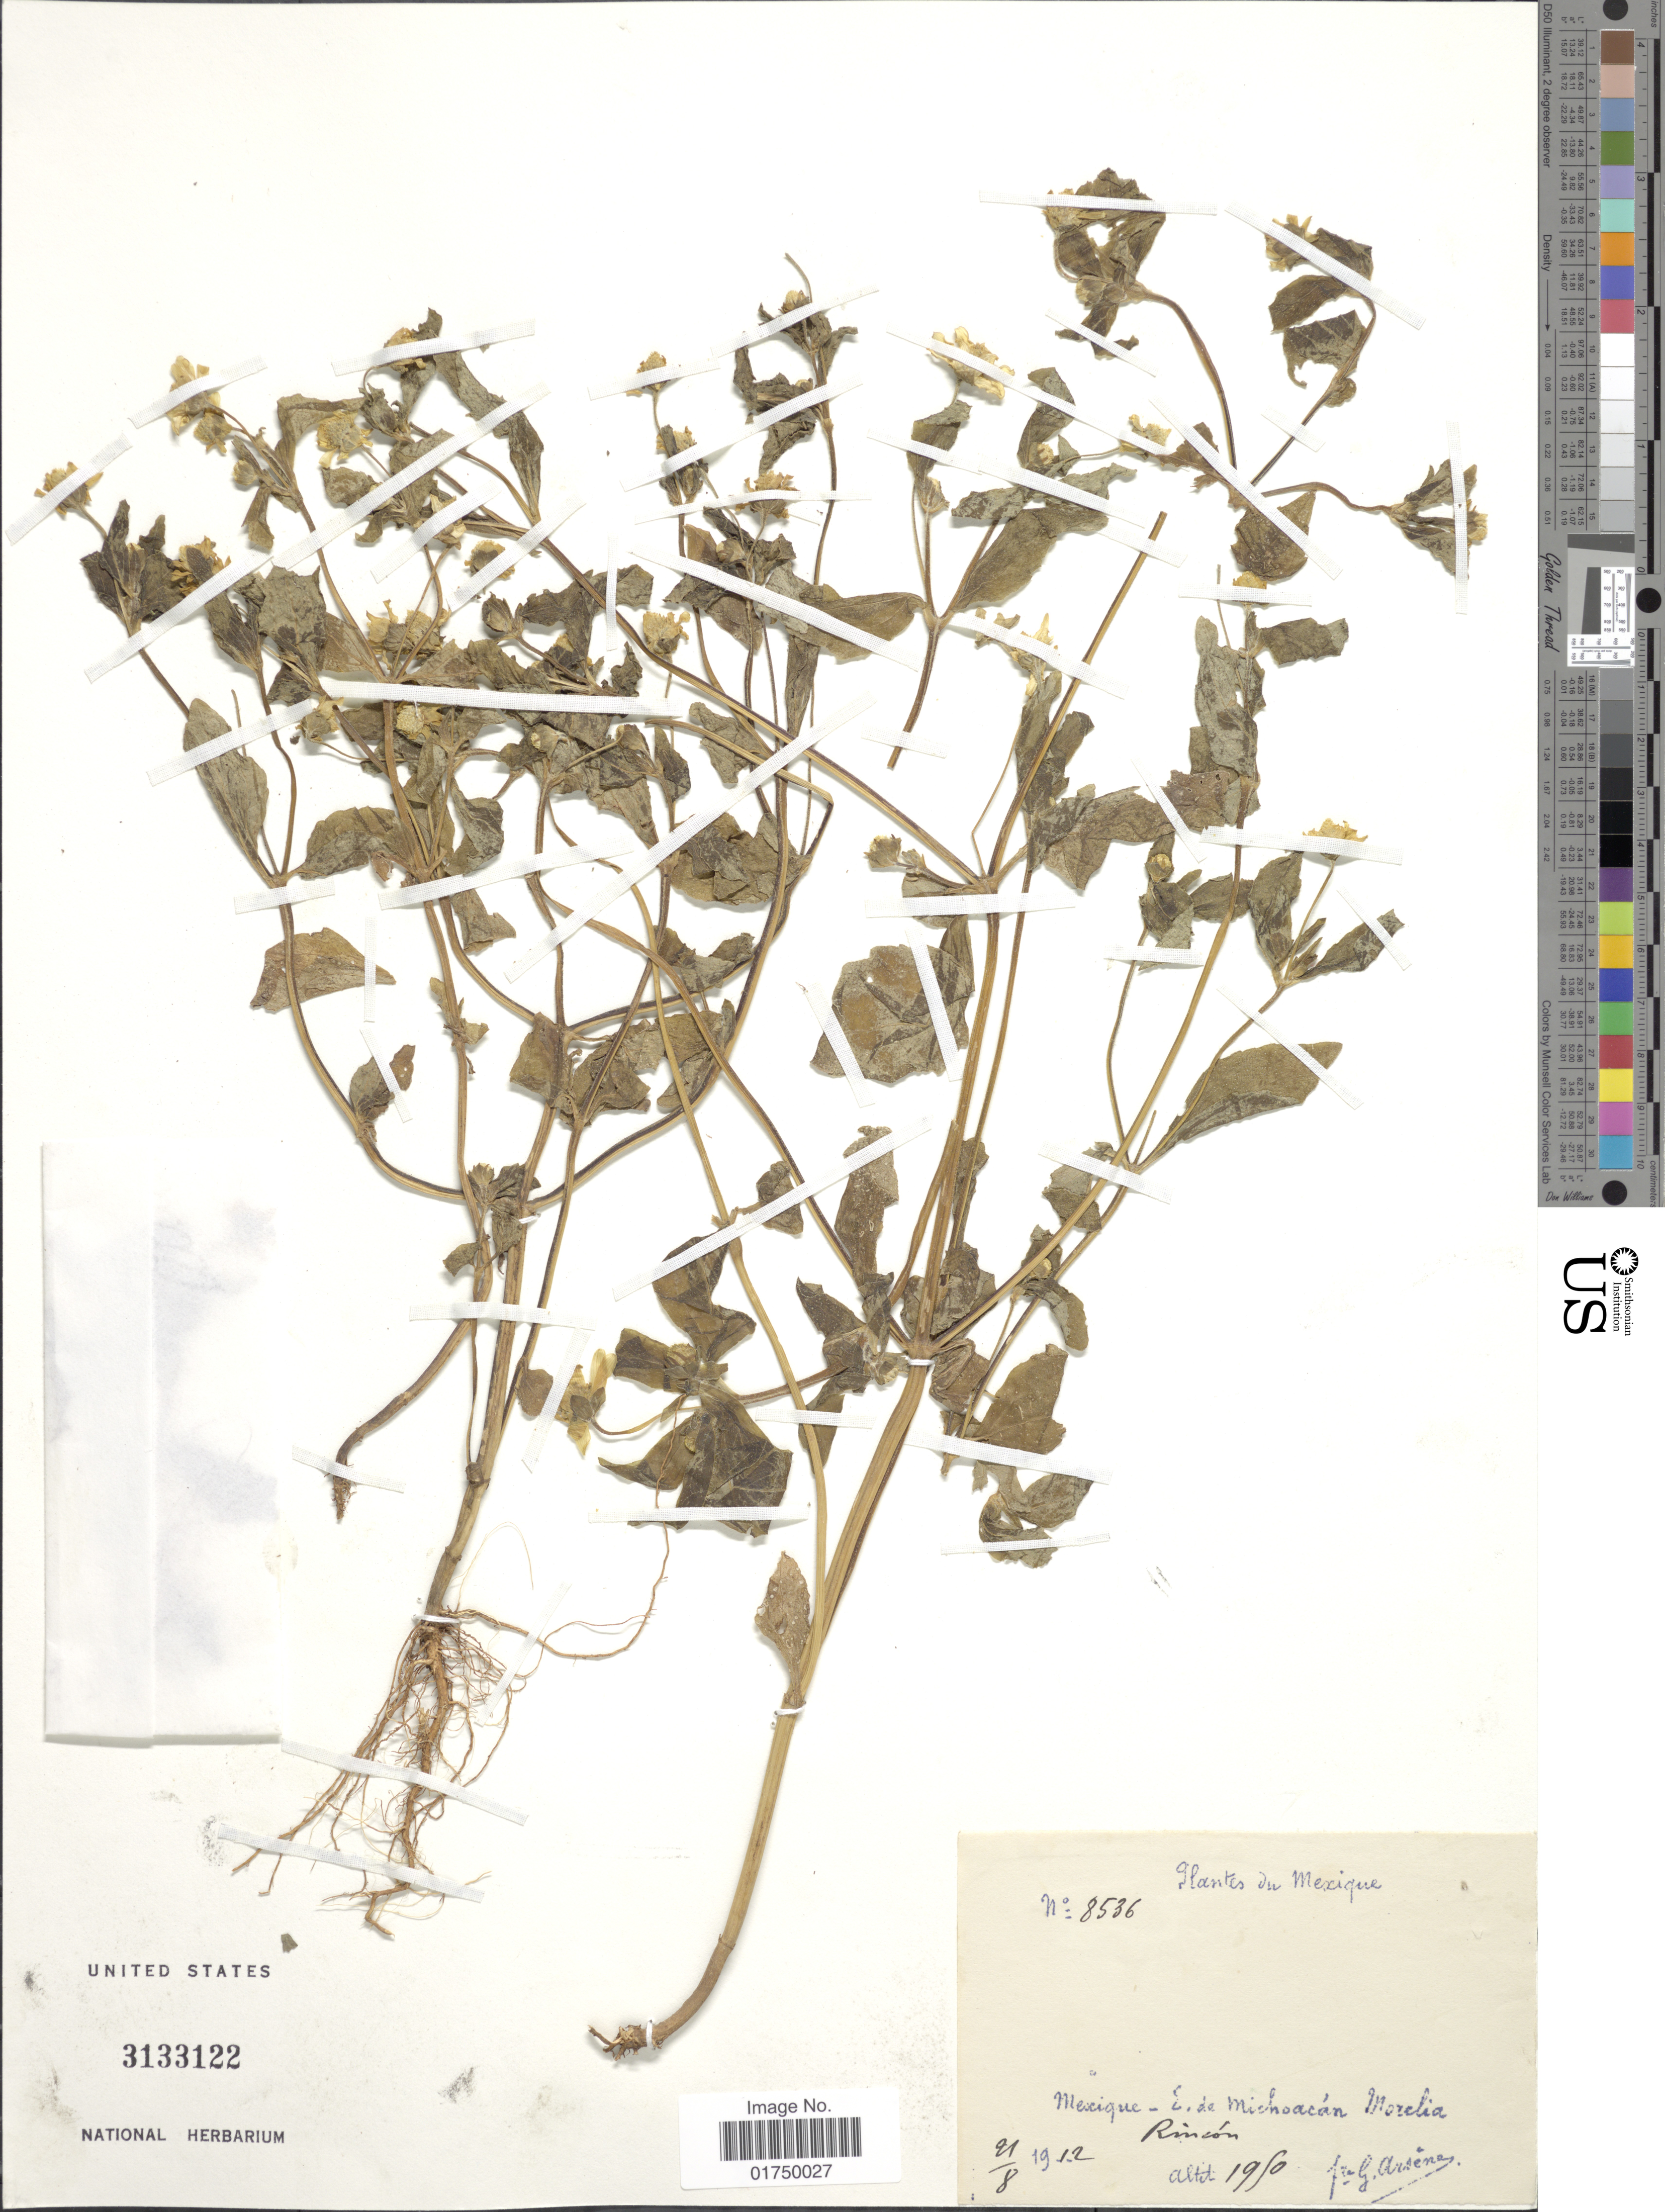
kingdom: Plantae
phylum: Tracheophyta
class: Magnoliopsida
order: Asterales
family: Asteraceae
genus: Melampodium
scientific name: Melampodium sp.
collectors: Bro. G. Arsène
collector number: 8536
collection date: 1912-08-21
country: Mexico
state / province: Michoacán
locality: Mexique - E. de Michoacán Morelia Rincón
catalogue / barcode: US 3133122